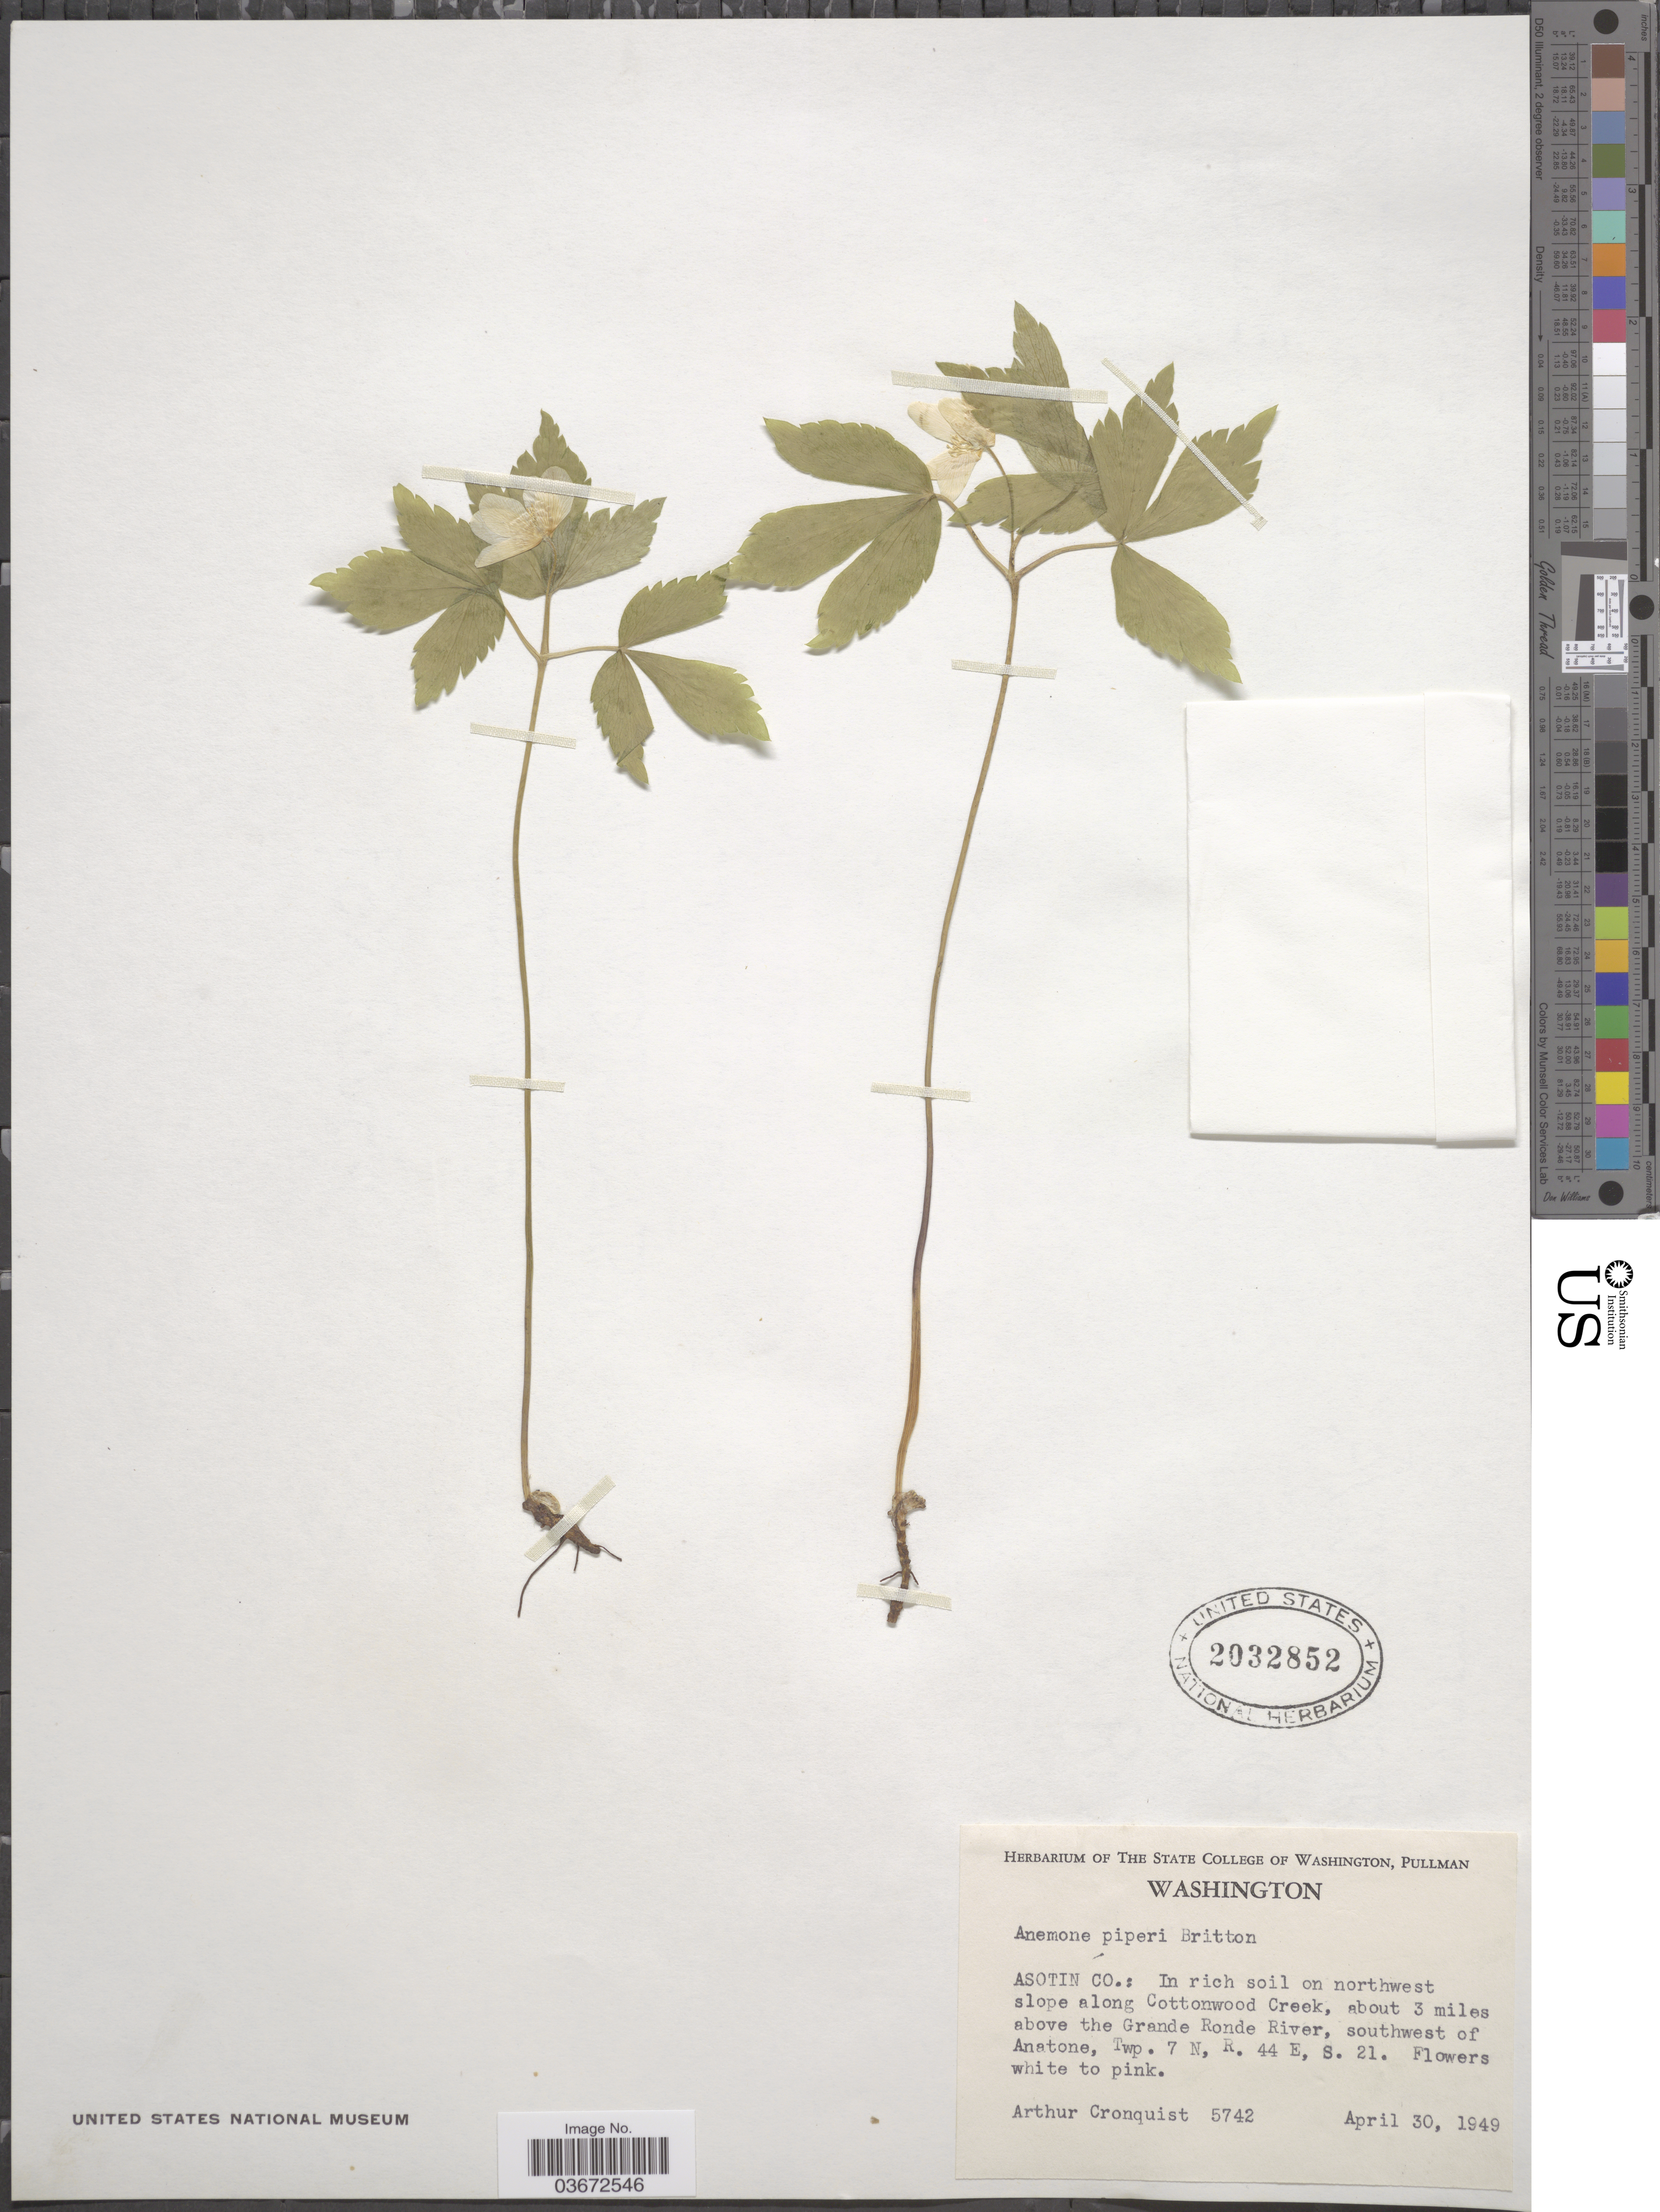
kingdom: Plantae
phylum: Tracheophyta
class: Magnoliopsida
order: Ranunculales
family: Ranunculaceae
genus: Anemone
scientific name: Anemone piperi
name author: Rydb.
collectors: A. J. Cronquist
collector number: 5742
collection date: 1949-04-30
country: United States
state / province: Washington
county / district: Asotin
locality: Asotin Co.: In rich soil on northwest slope along Cottonwood Creek, about 3 miles above the Grande Ronde River, southwest of Anatone, Twp. 7 N, R. 44 E, S. 21.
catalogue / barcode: US 2032852